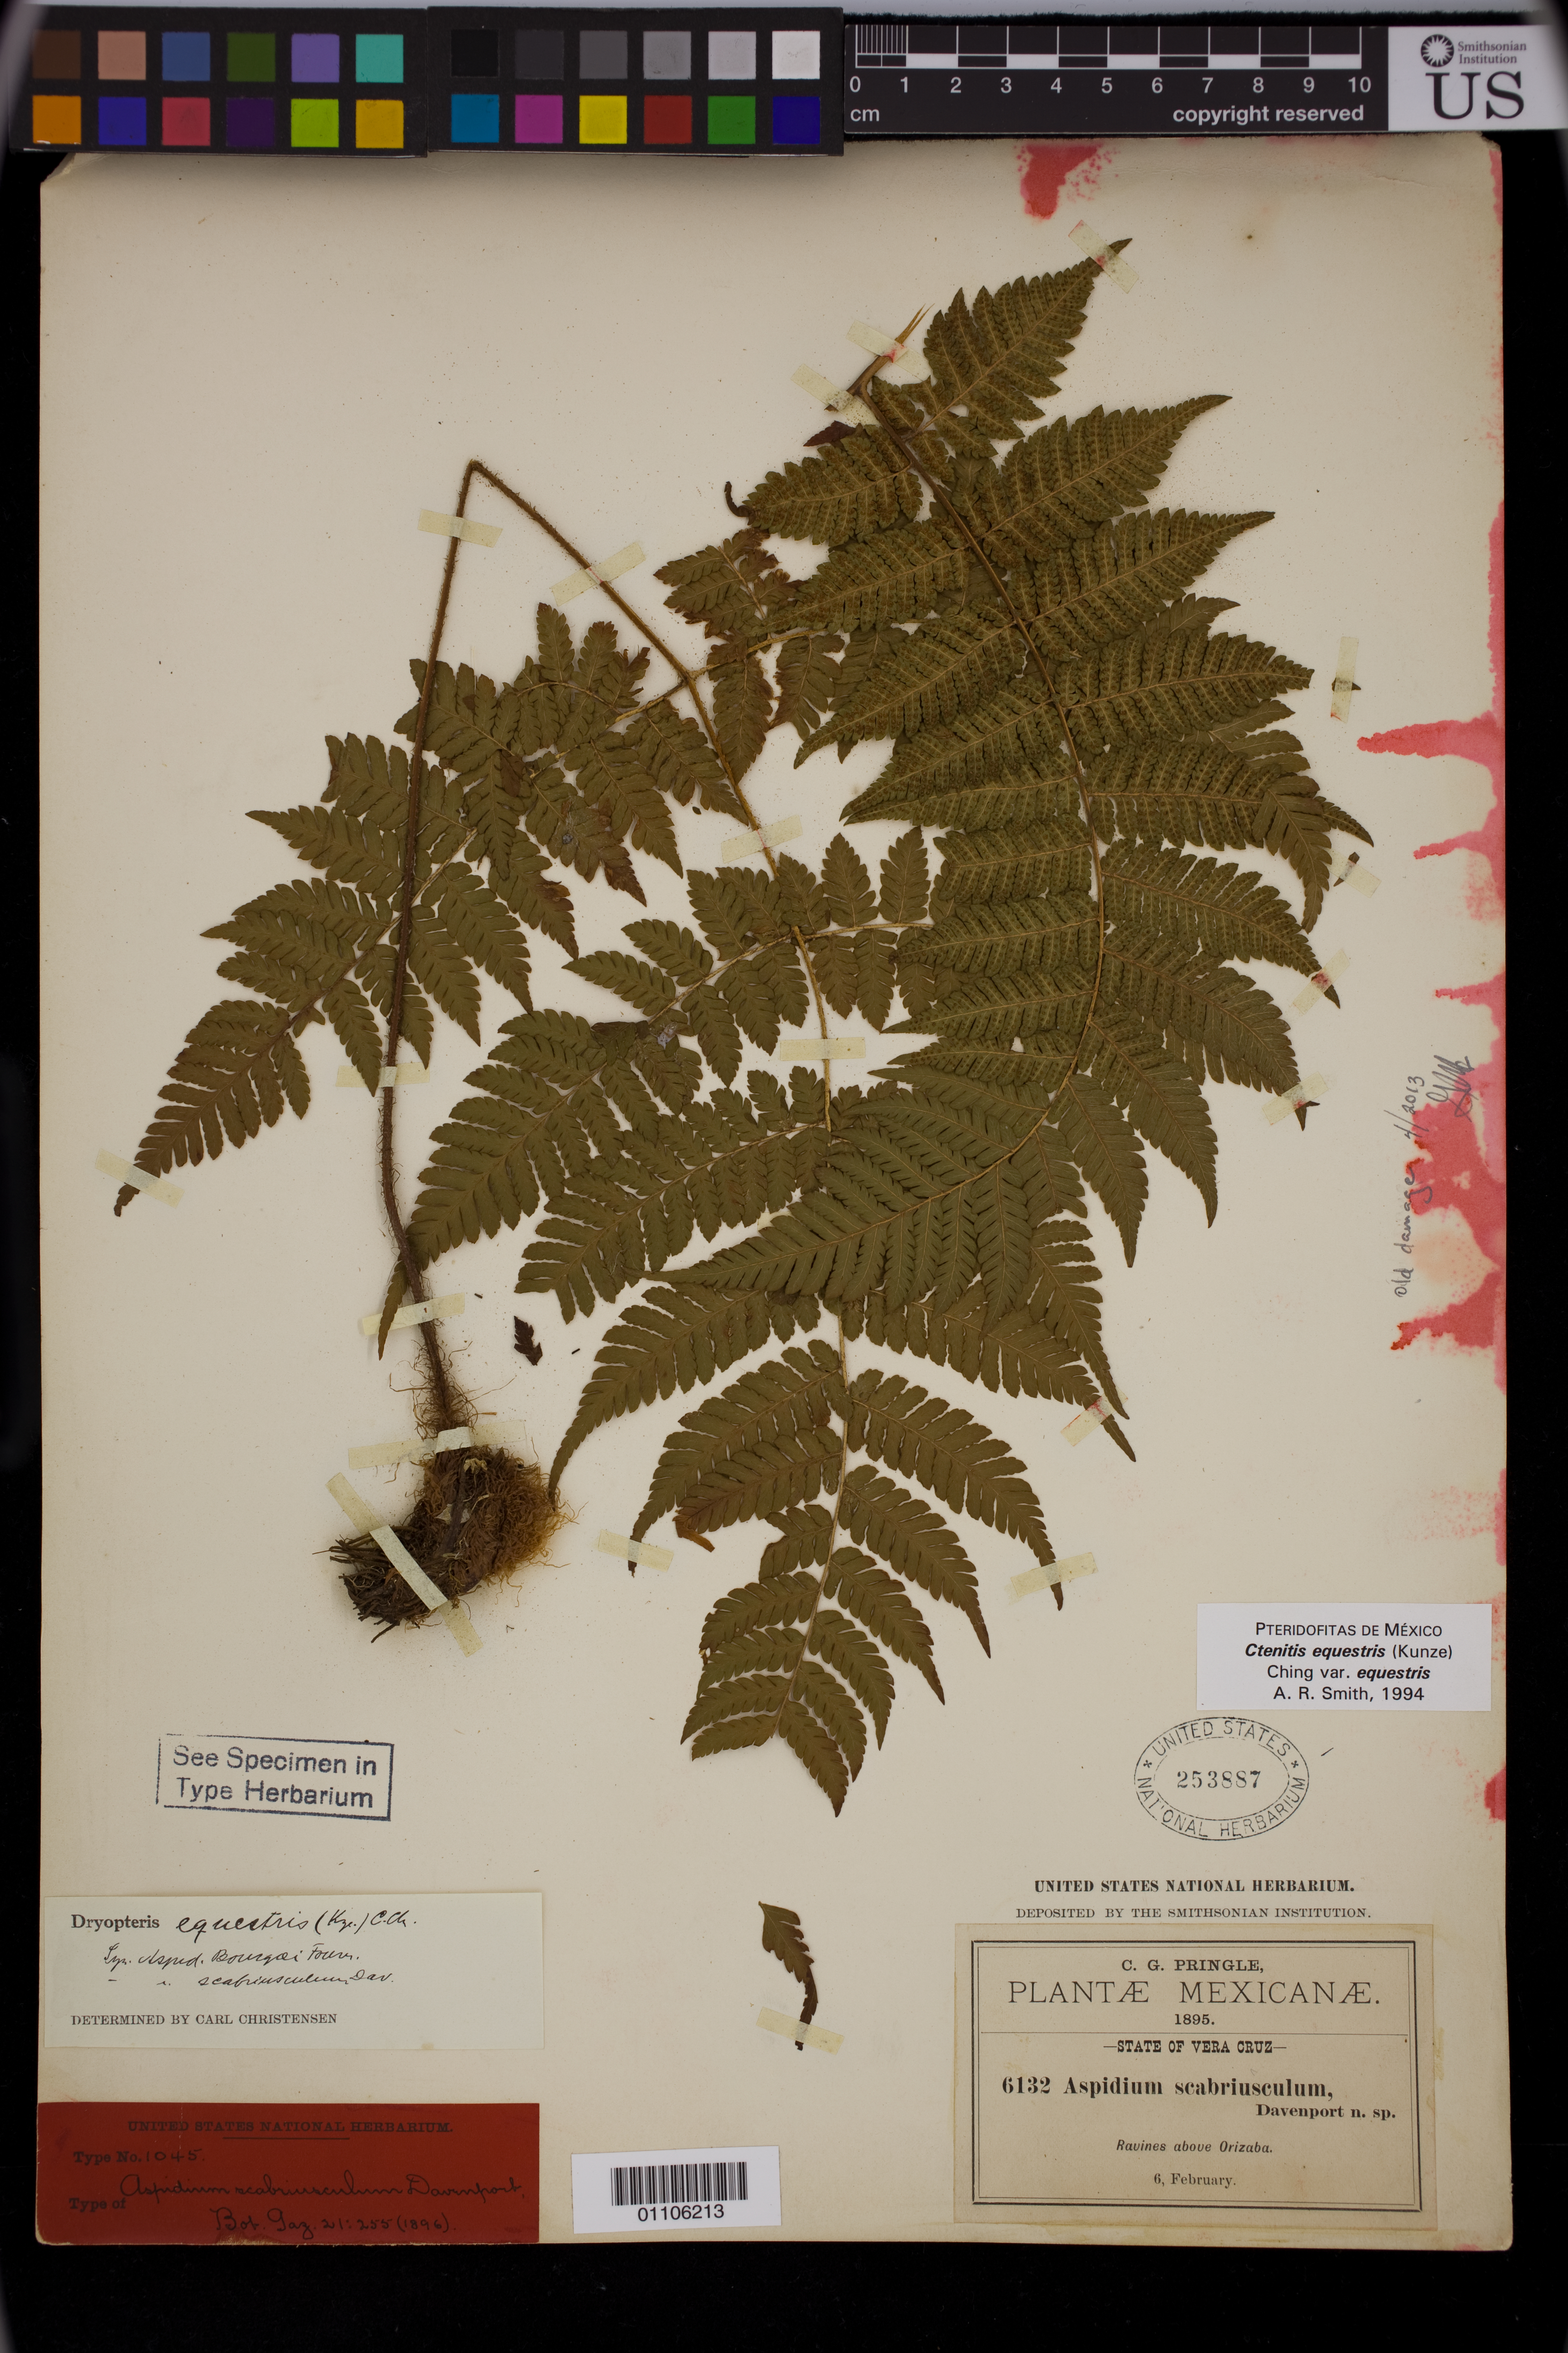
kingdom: Plantae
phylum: Tracheophyta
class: Polypodiopsida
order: Polypodiales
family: Tectariaceae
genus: Aspidium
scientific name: Aspidium scabriusculum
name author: Davenp.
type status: Isotype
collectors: C. G. Pringle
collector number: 6132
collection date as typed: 06 Feb 1895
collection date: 1895-02-06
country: Mexico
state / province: Veracruz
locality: Ravines above Orizaba.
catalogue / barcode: US 253887